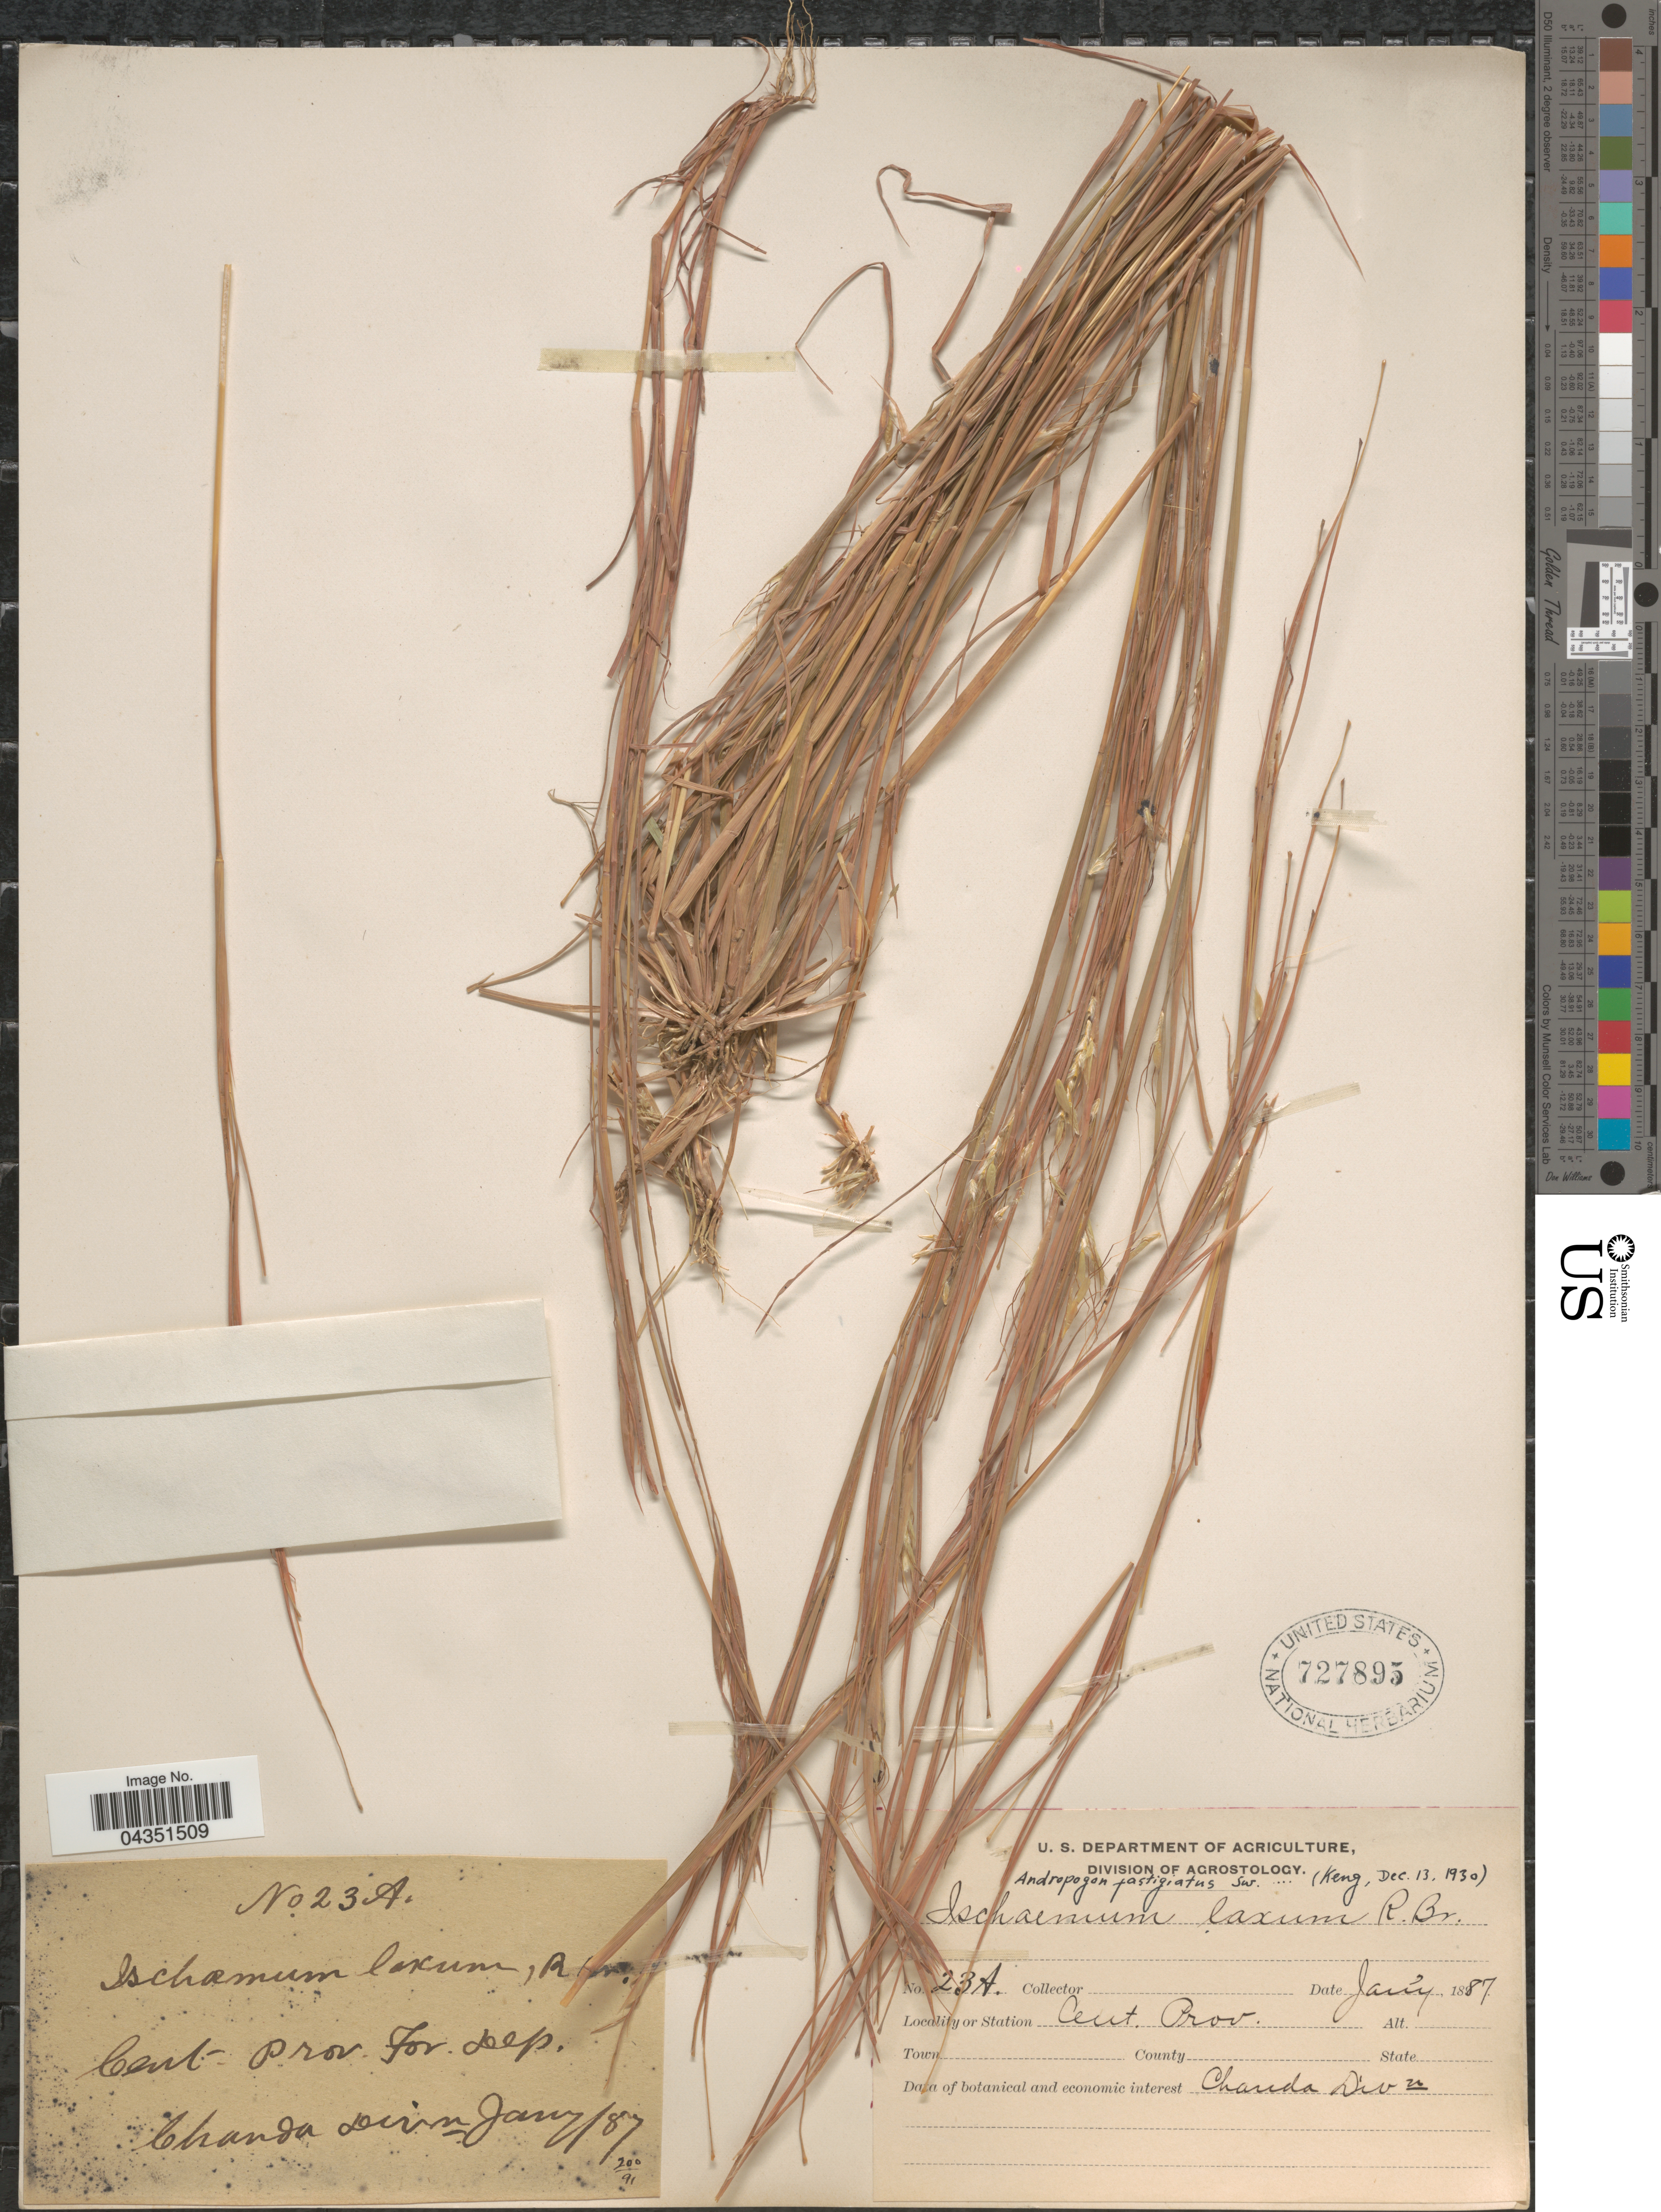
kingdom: Plantae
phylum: Tracheophyta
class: Liliopsida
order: Poales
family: Poaceae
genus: Diectomis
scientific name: Diectomis fastigiata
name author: (Sw.) P. Beauv.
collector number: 23A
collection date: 1887-01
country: India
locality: Station Cent. Prov. For. Dep. Chanda Divn.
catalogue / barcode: US 727895